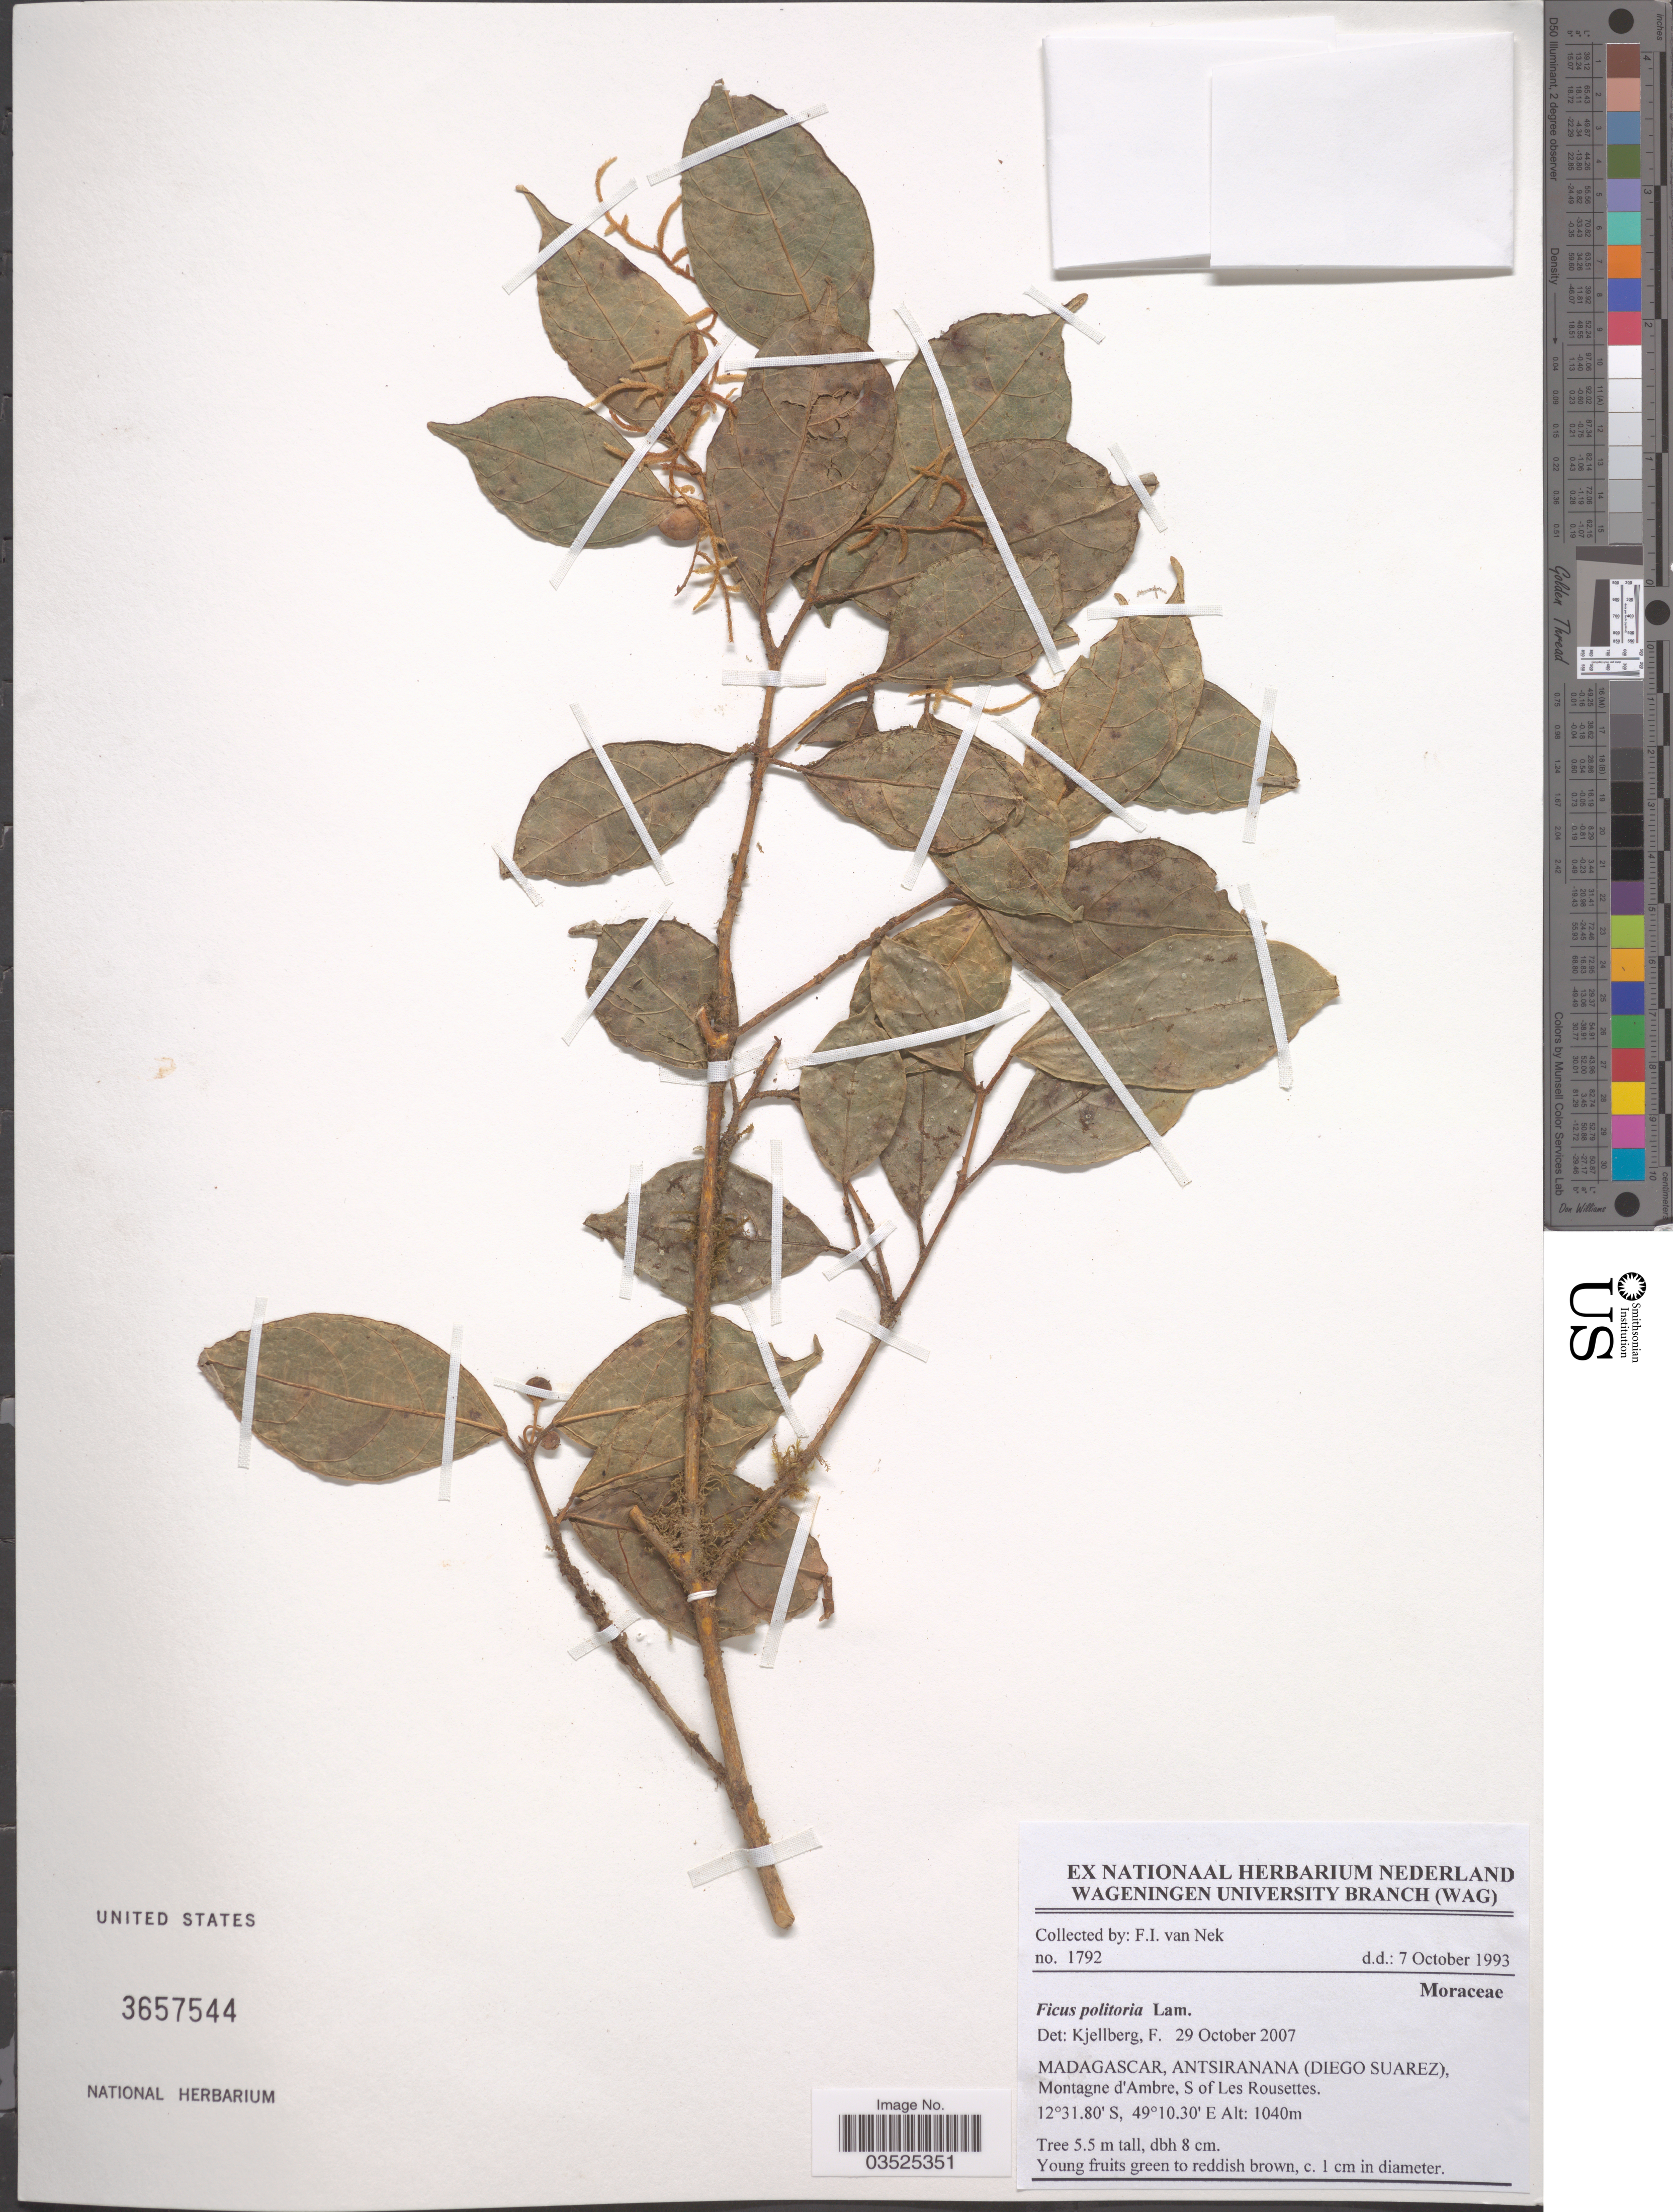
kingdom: Plantae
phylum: Tracheophyta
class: Magnoliopsida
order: Rosales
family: Moraceae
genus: Ficus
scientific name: Ficus politoria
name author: Lam.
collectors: F. van Nek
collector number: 1792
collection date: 1993-10-07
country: Madagascar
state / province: Diana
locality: (Diego Suarez), Montagne d'Ambre, S of Les Rousettes.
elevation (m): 1040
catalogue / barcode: US 3657544